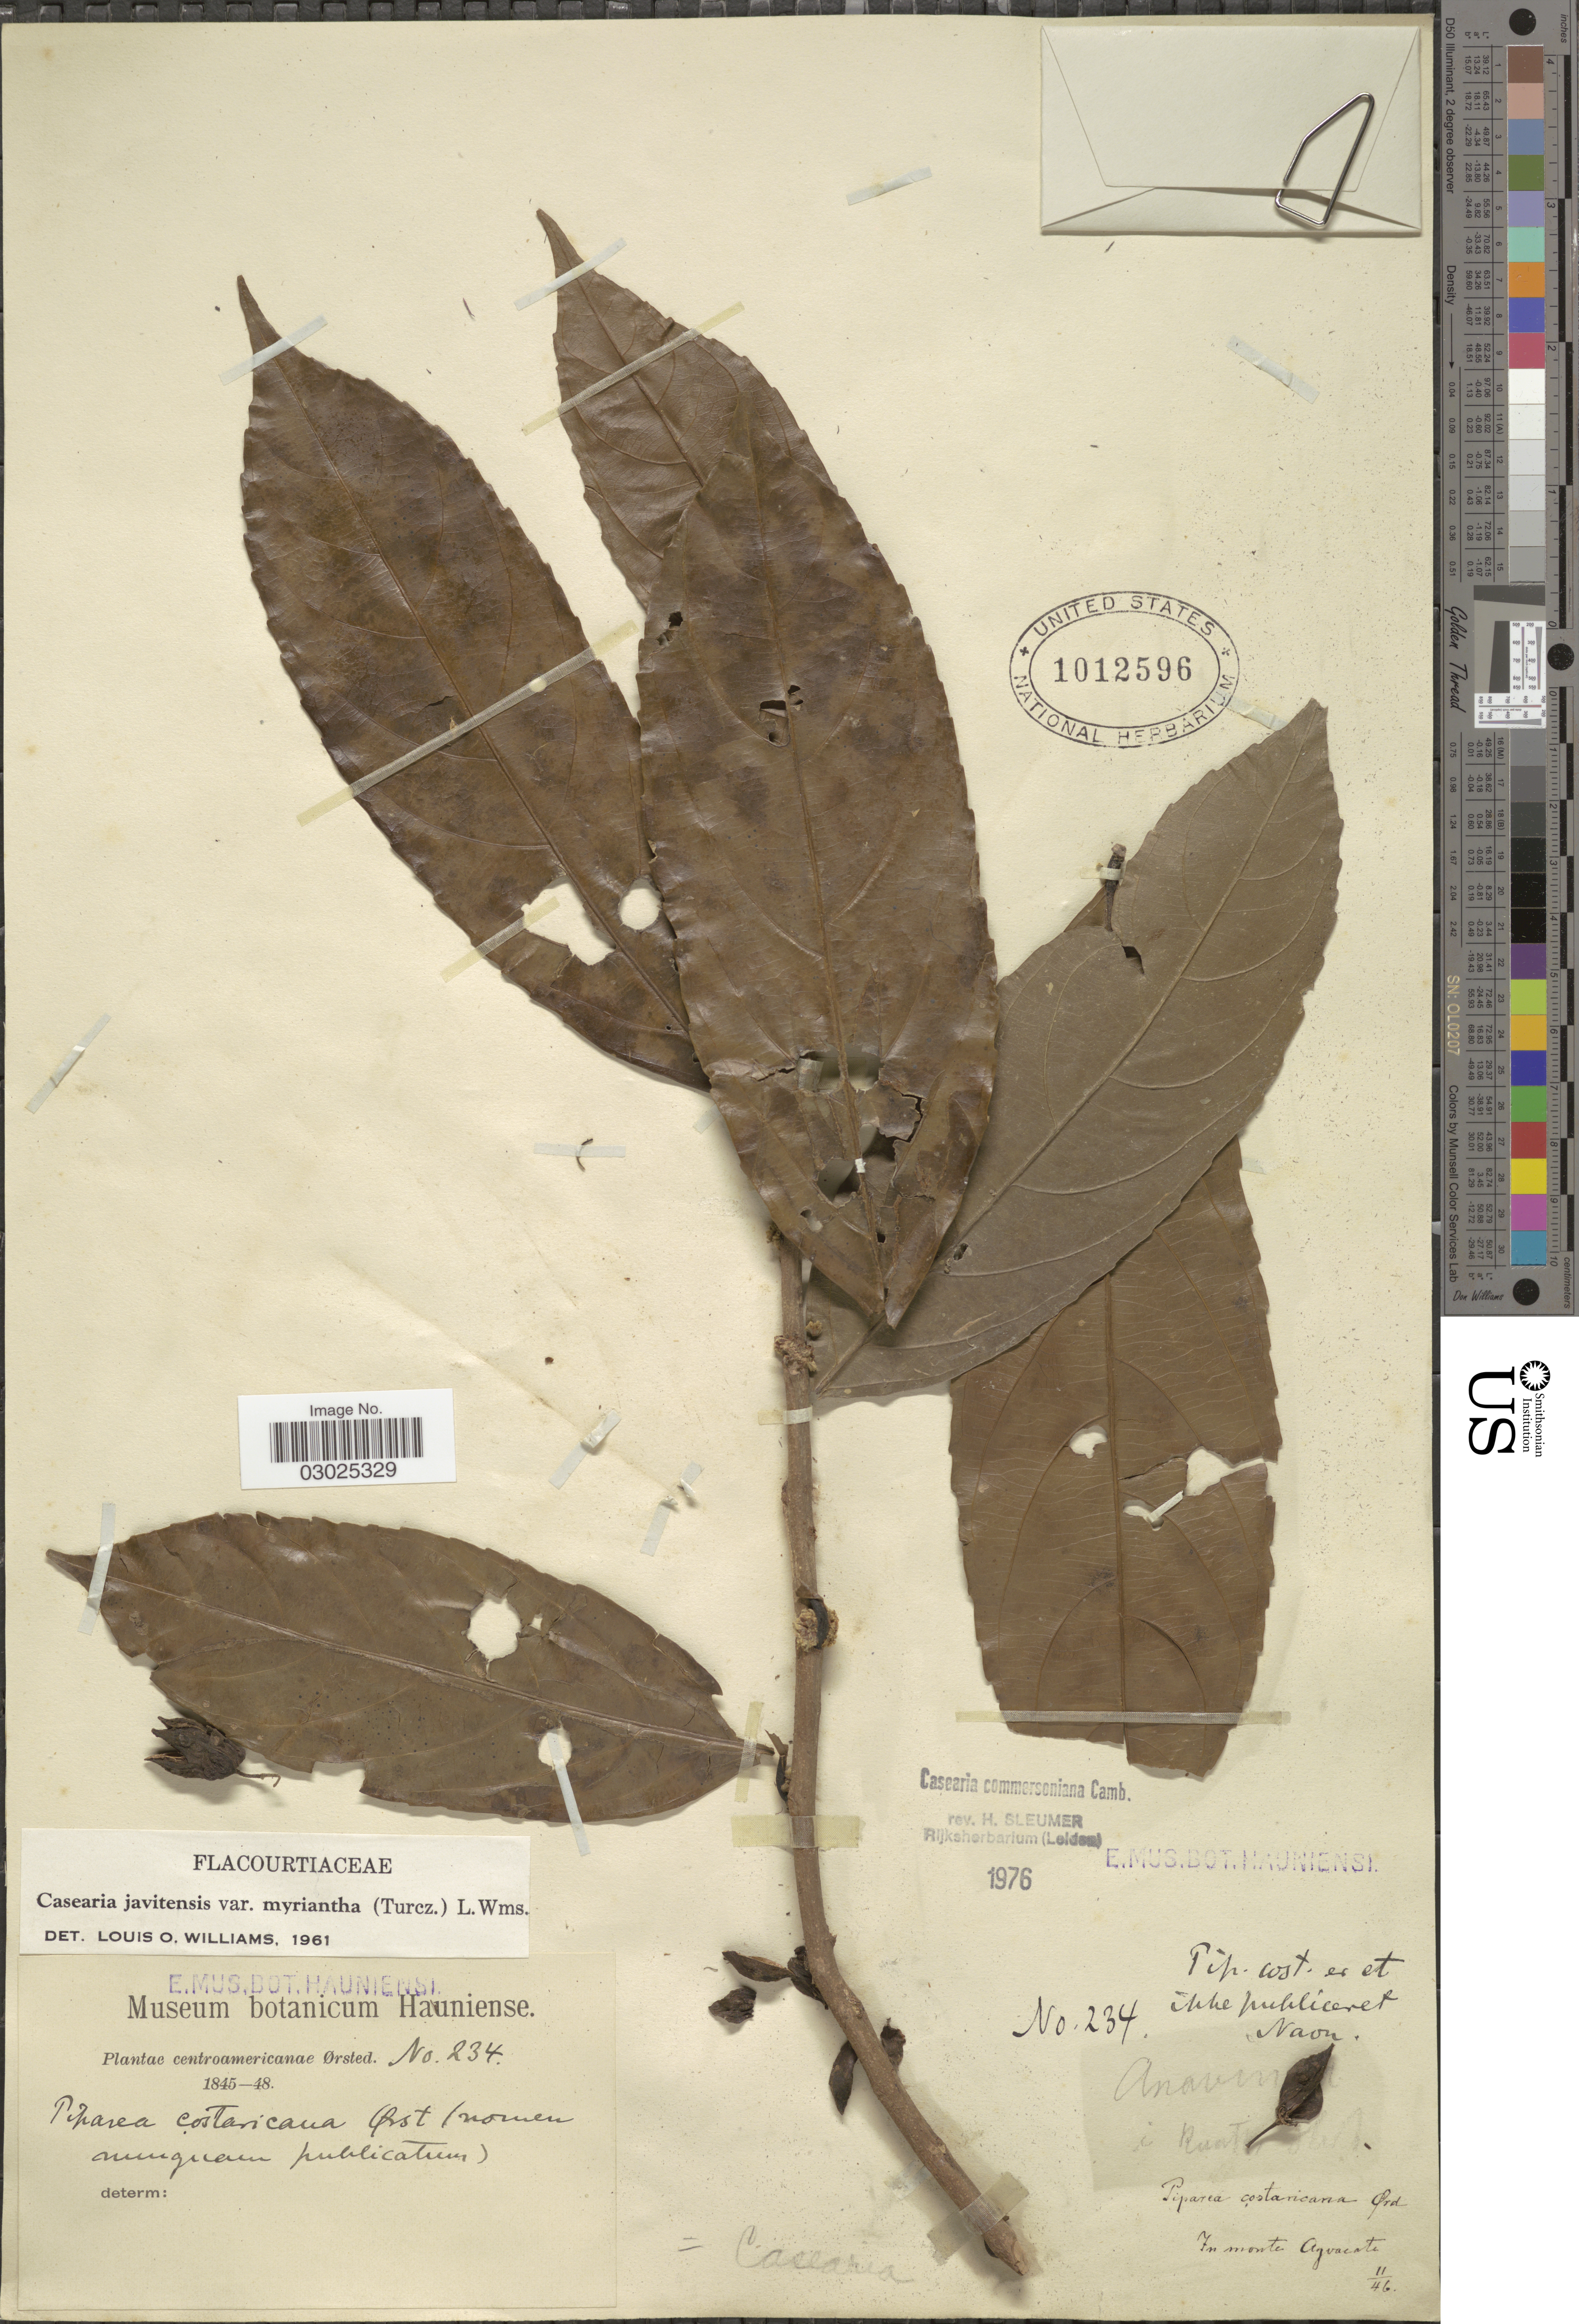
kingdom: Plantae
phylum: Tracheophyta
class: Magnoliopsida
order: Malpighiales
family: Salicaceae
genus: Piparea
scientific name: Piparea dentata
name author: Aubl.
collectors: Ørsted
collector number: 234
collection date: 1846-11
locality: Centroamericanae. In monte Aguacate.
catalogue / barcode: US 1012596